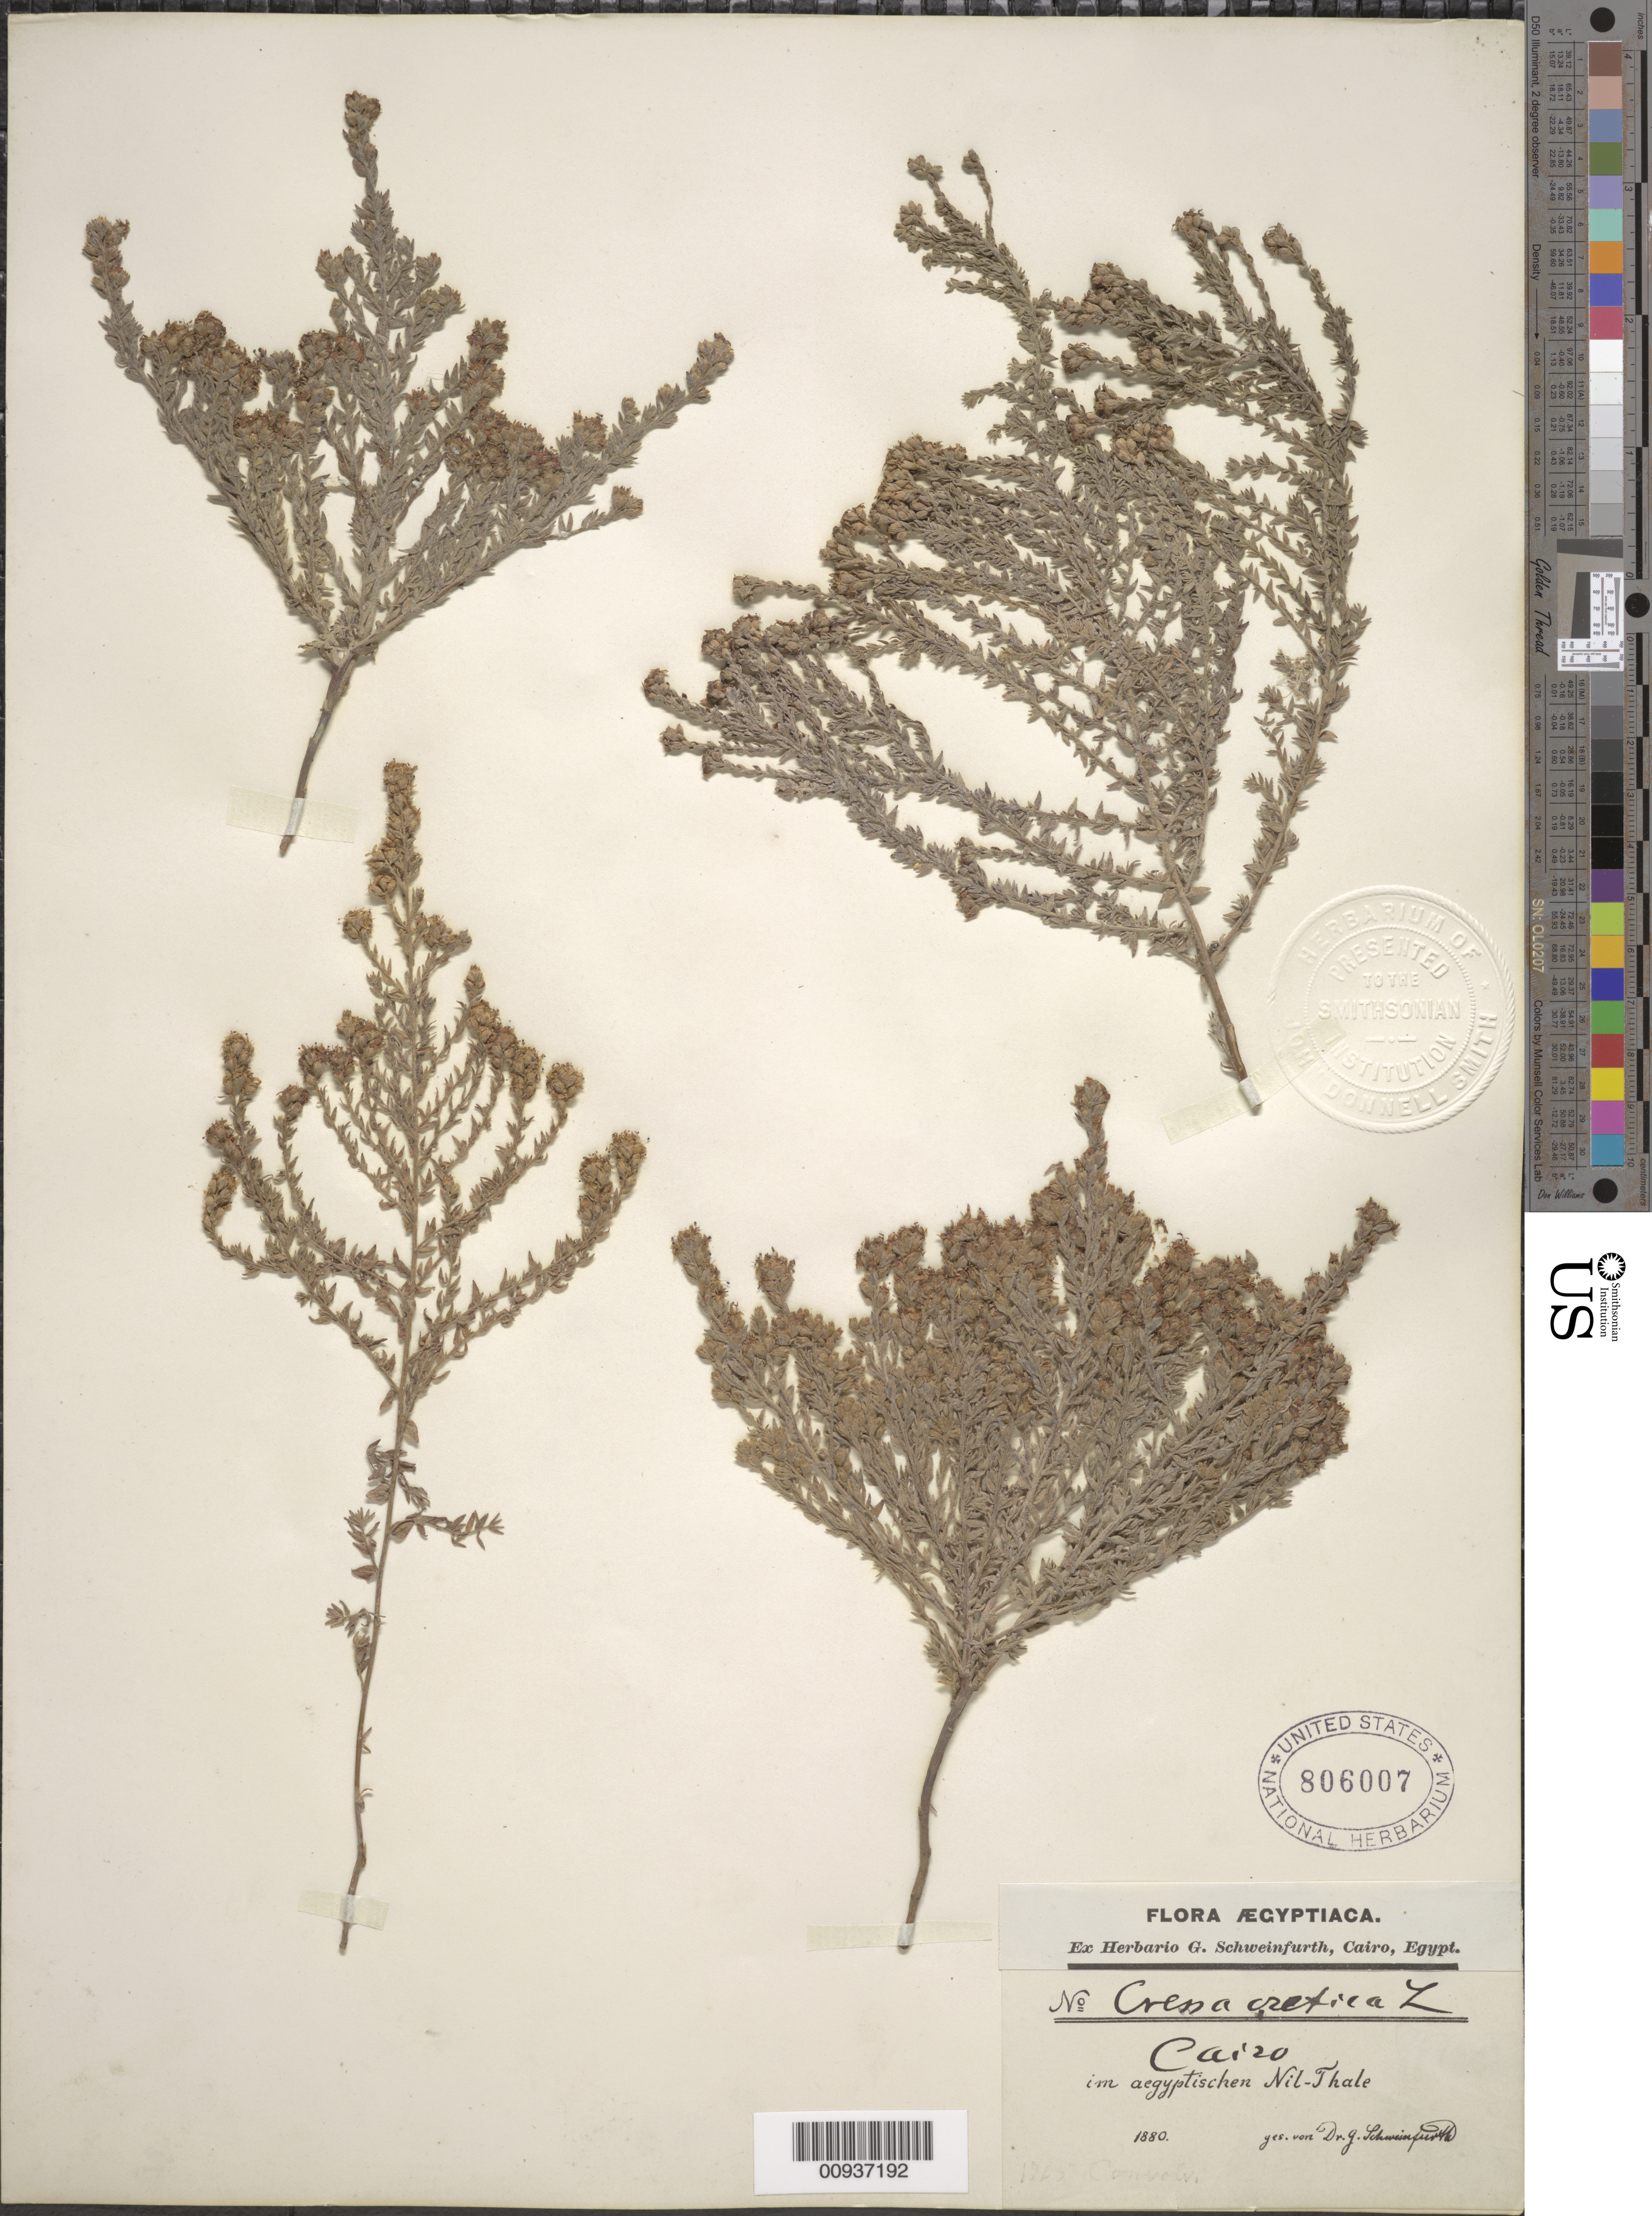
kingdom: Plantae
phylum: Tracheophyta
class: Magnoliopsida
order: Solanales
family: Convolvulaceae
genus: Cressa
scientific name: Cressa cretica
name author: L.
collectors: G. A. Schweinfurth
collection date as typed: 1880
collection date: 1880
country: Egypt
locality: Cairo, im aegyptischen Nil-Thale.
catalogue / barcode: US 806007